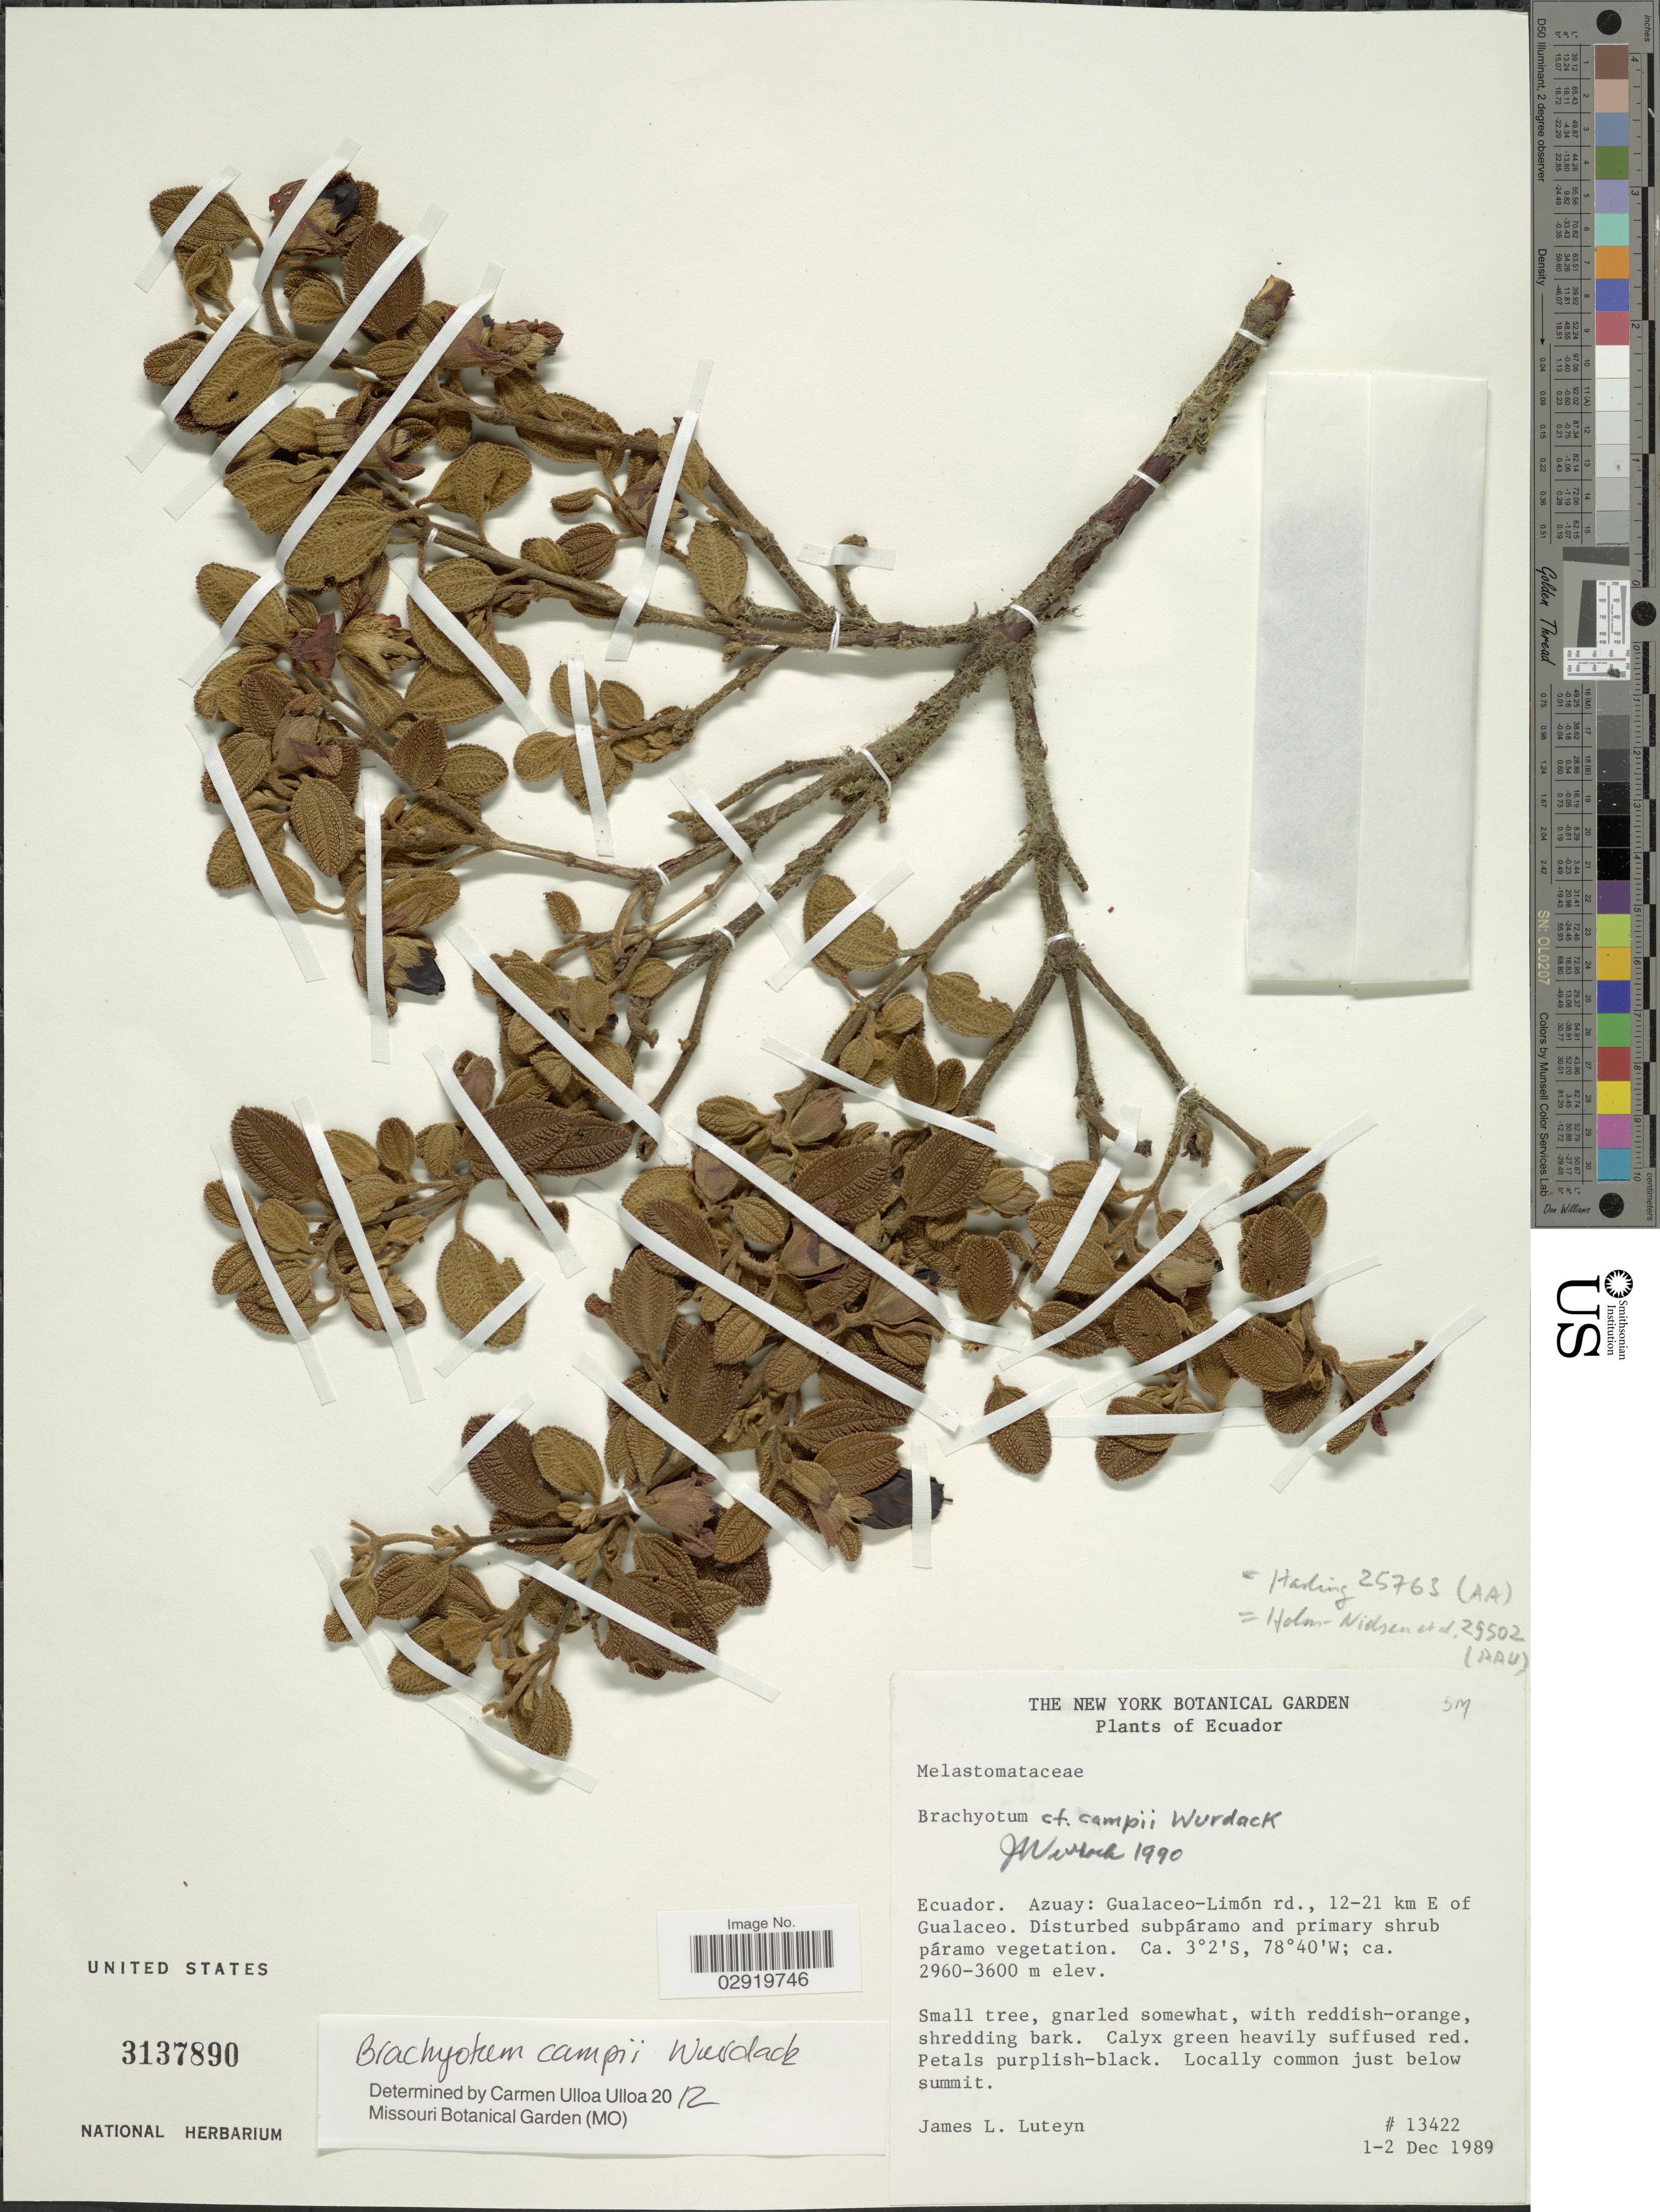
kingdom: Plantae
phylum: Tracheophyta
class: Magnoliopsida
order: Myrtales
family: Melastomataceae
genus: Brachyotum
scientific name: Brachyotum campii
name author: Wurdack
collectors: J. L. Luteyn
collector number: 13422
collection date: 1989-12-01/1989-12-02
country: Ecuador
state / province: Azuay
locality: Gualaceo-Limón rd., 12-21 km E of Gualaceo.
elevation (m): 2960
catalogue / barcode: US 3137890